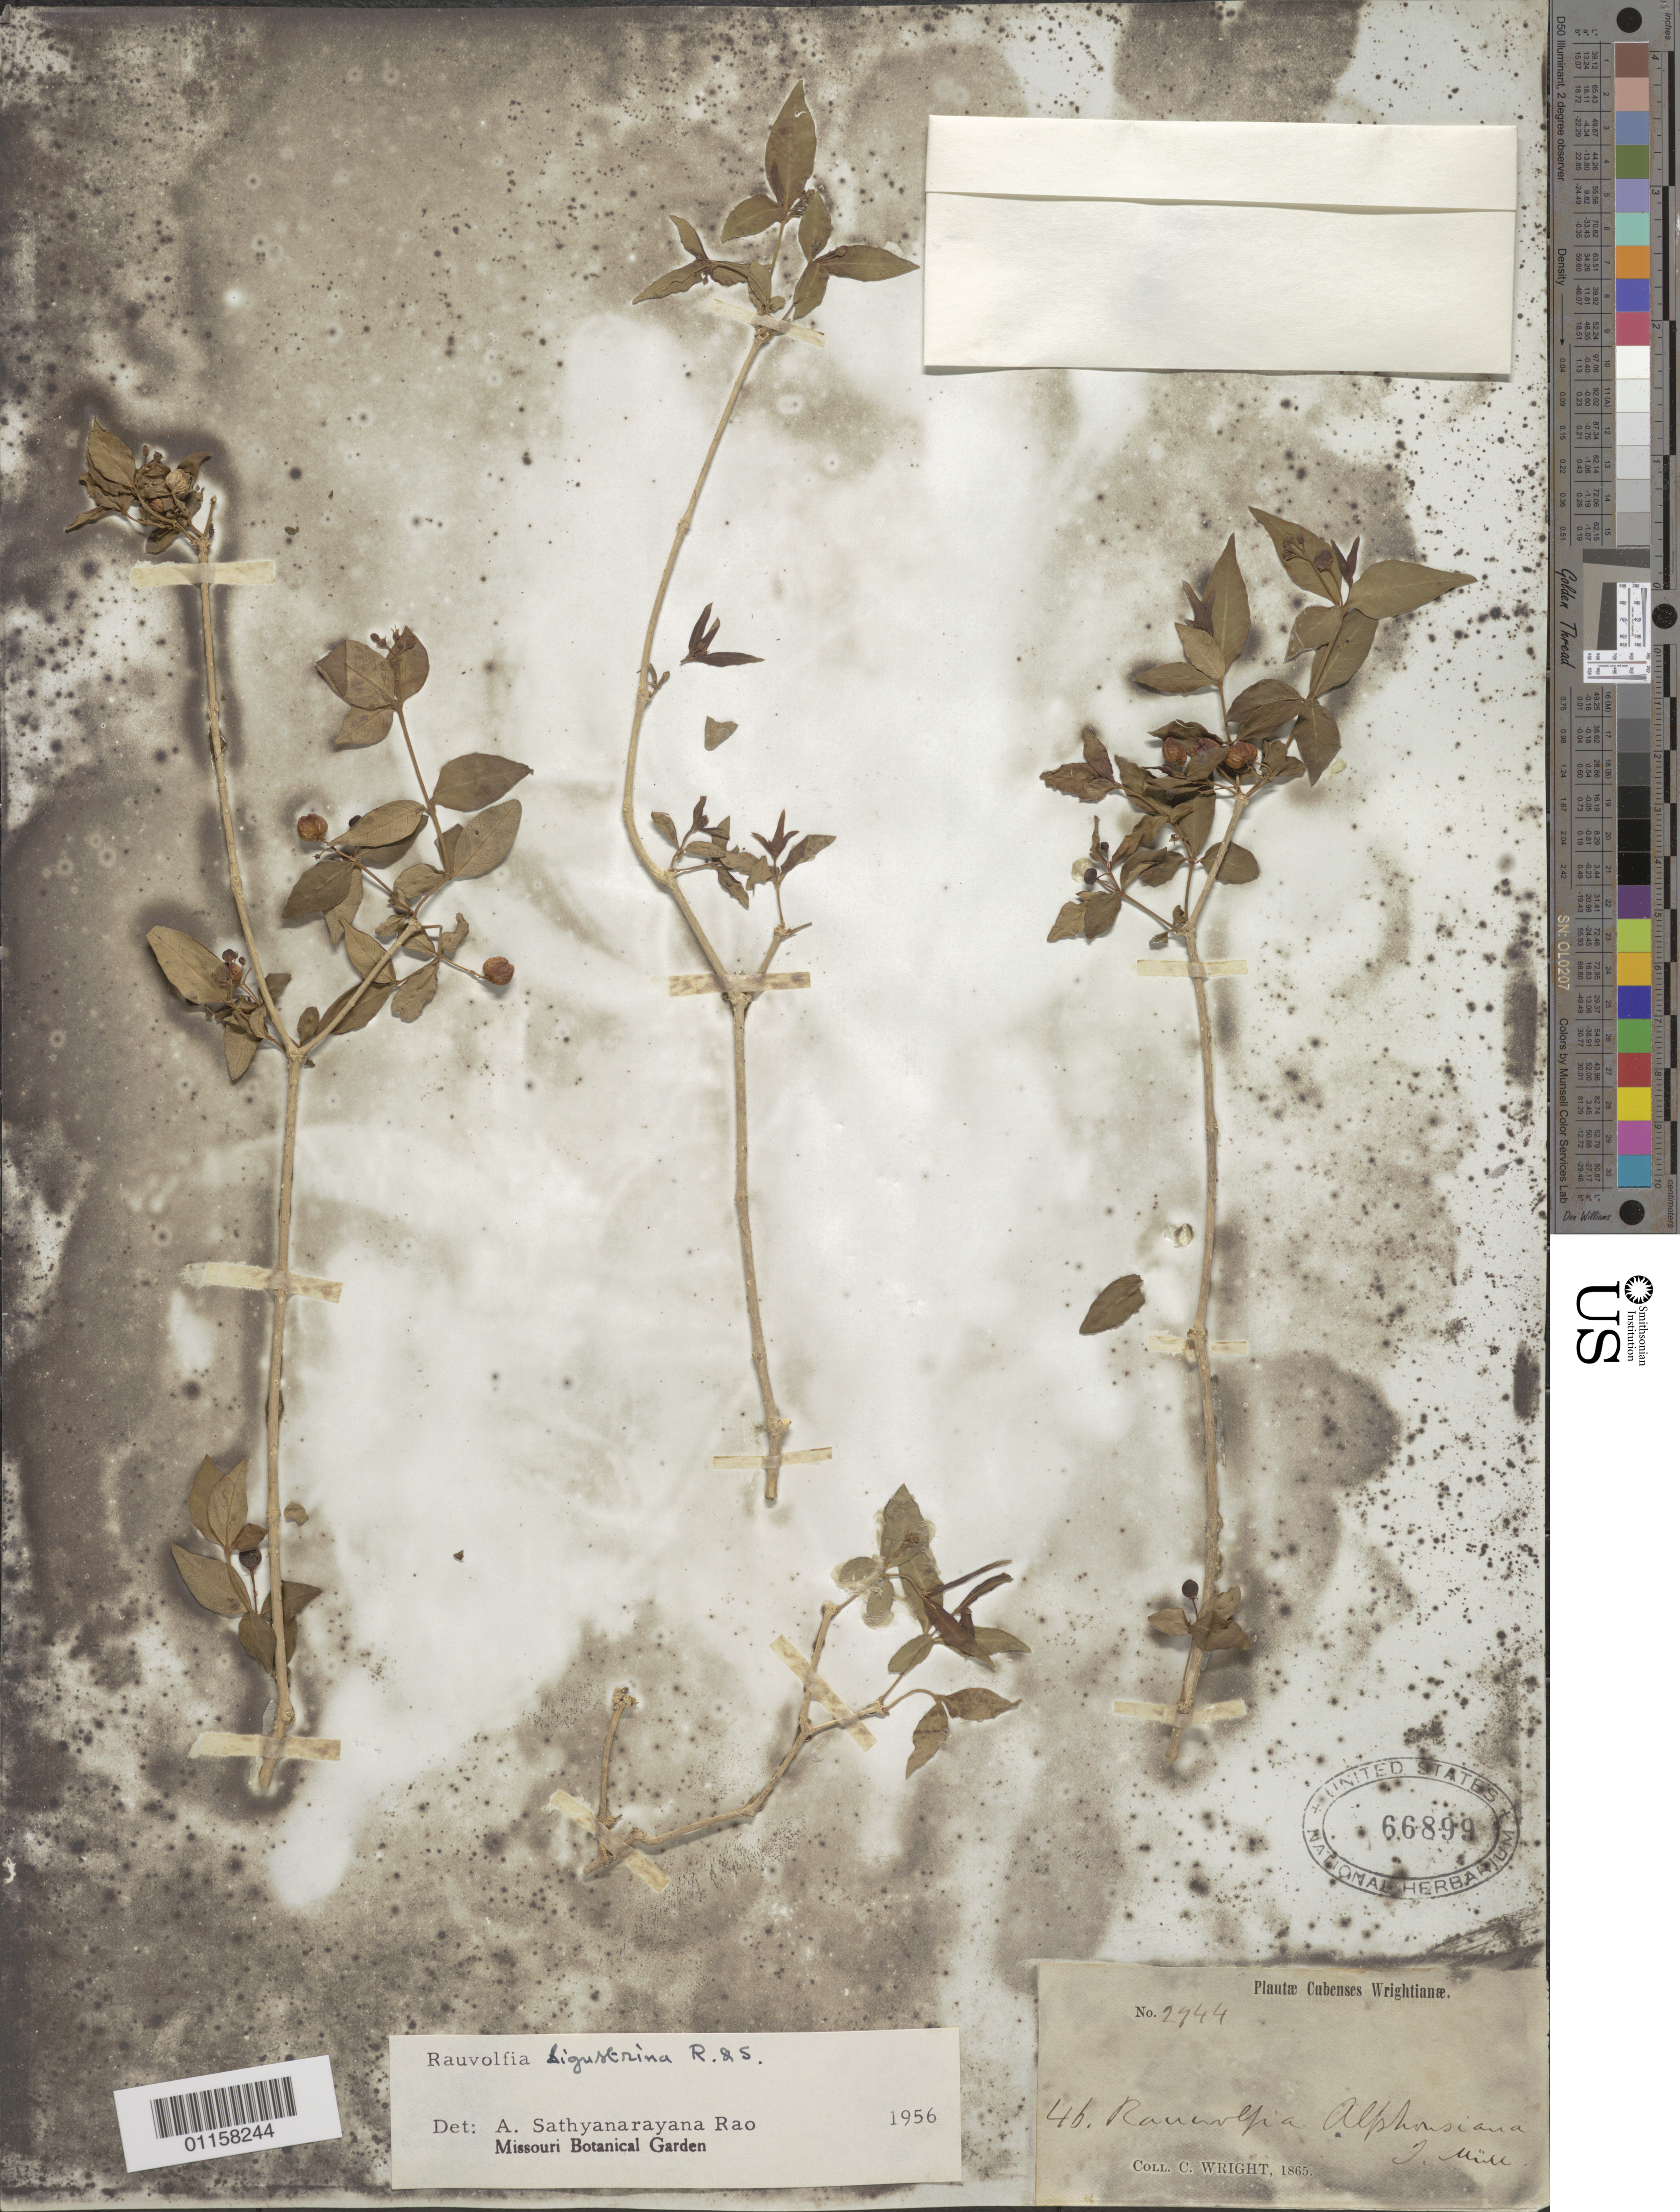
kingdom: Plantae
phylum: Tracheophyta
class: Magnoliopsida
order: Gentianales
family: Apocynaceae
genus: Rauvolfia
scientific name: Rauvolfia ligustrina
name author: Willd. ex Roem. & Schult.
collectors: C. Wright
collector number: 2944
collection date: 1865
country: Cuba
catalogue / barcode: US 66899